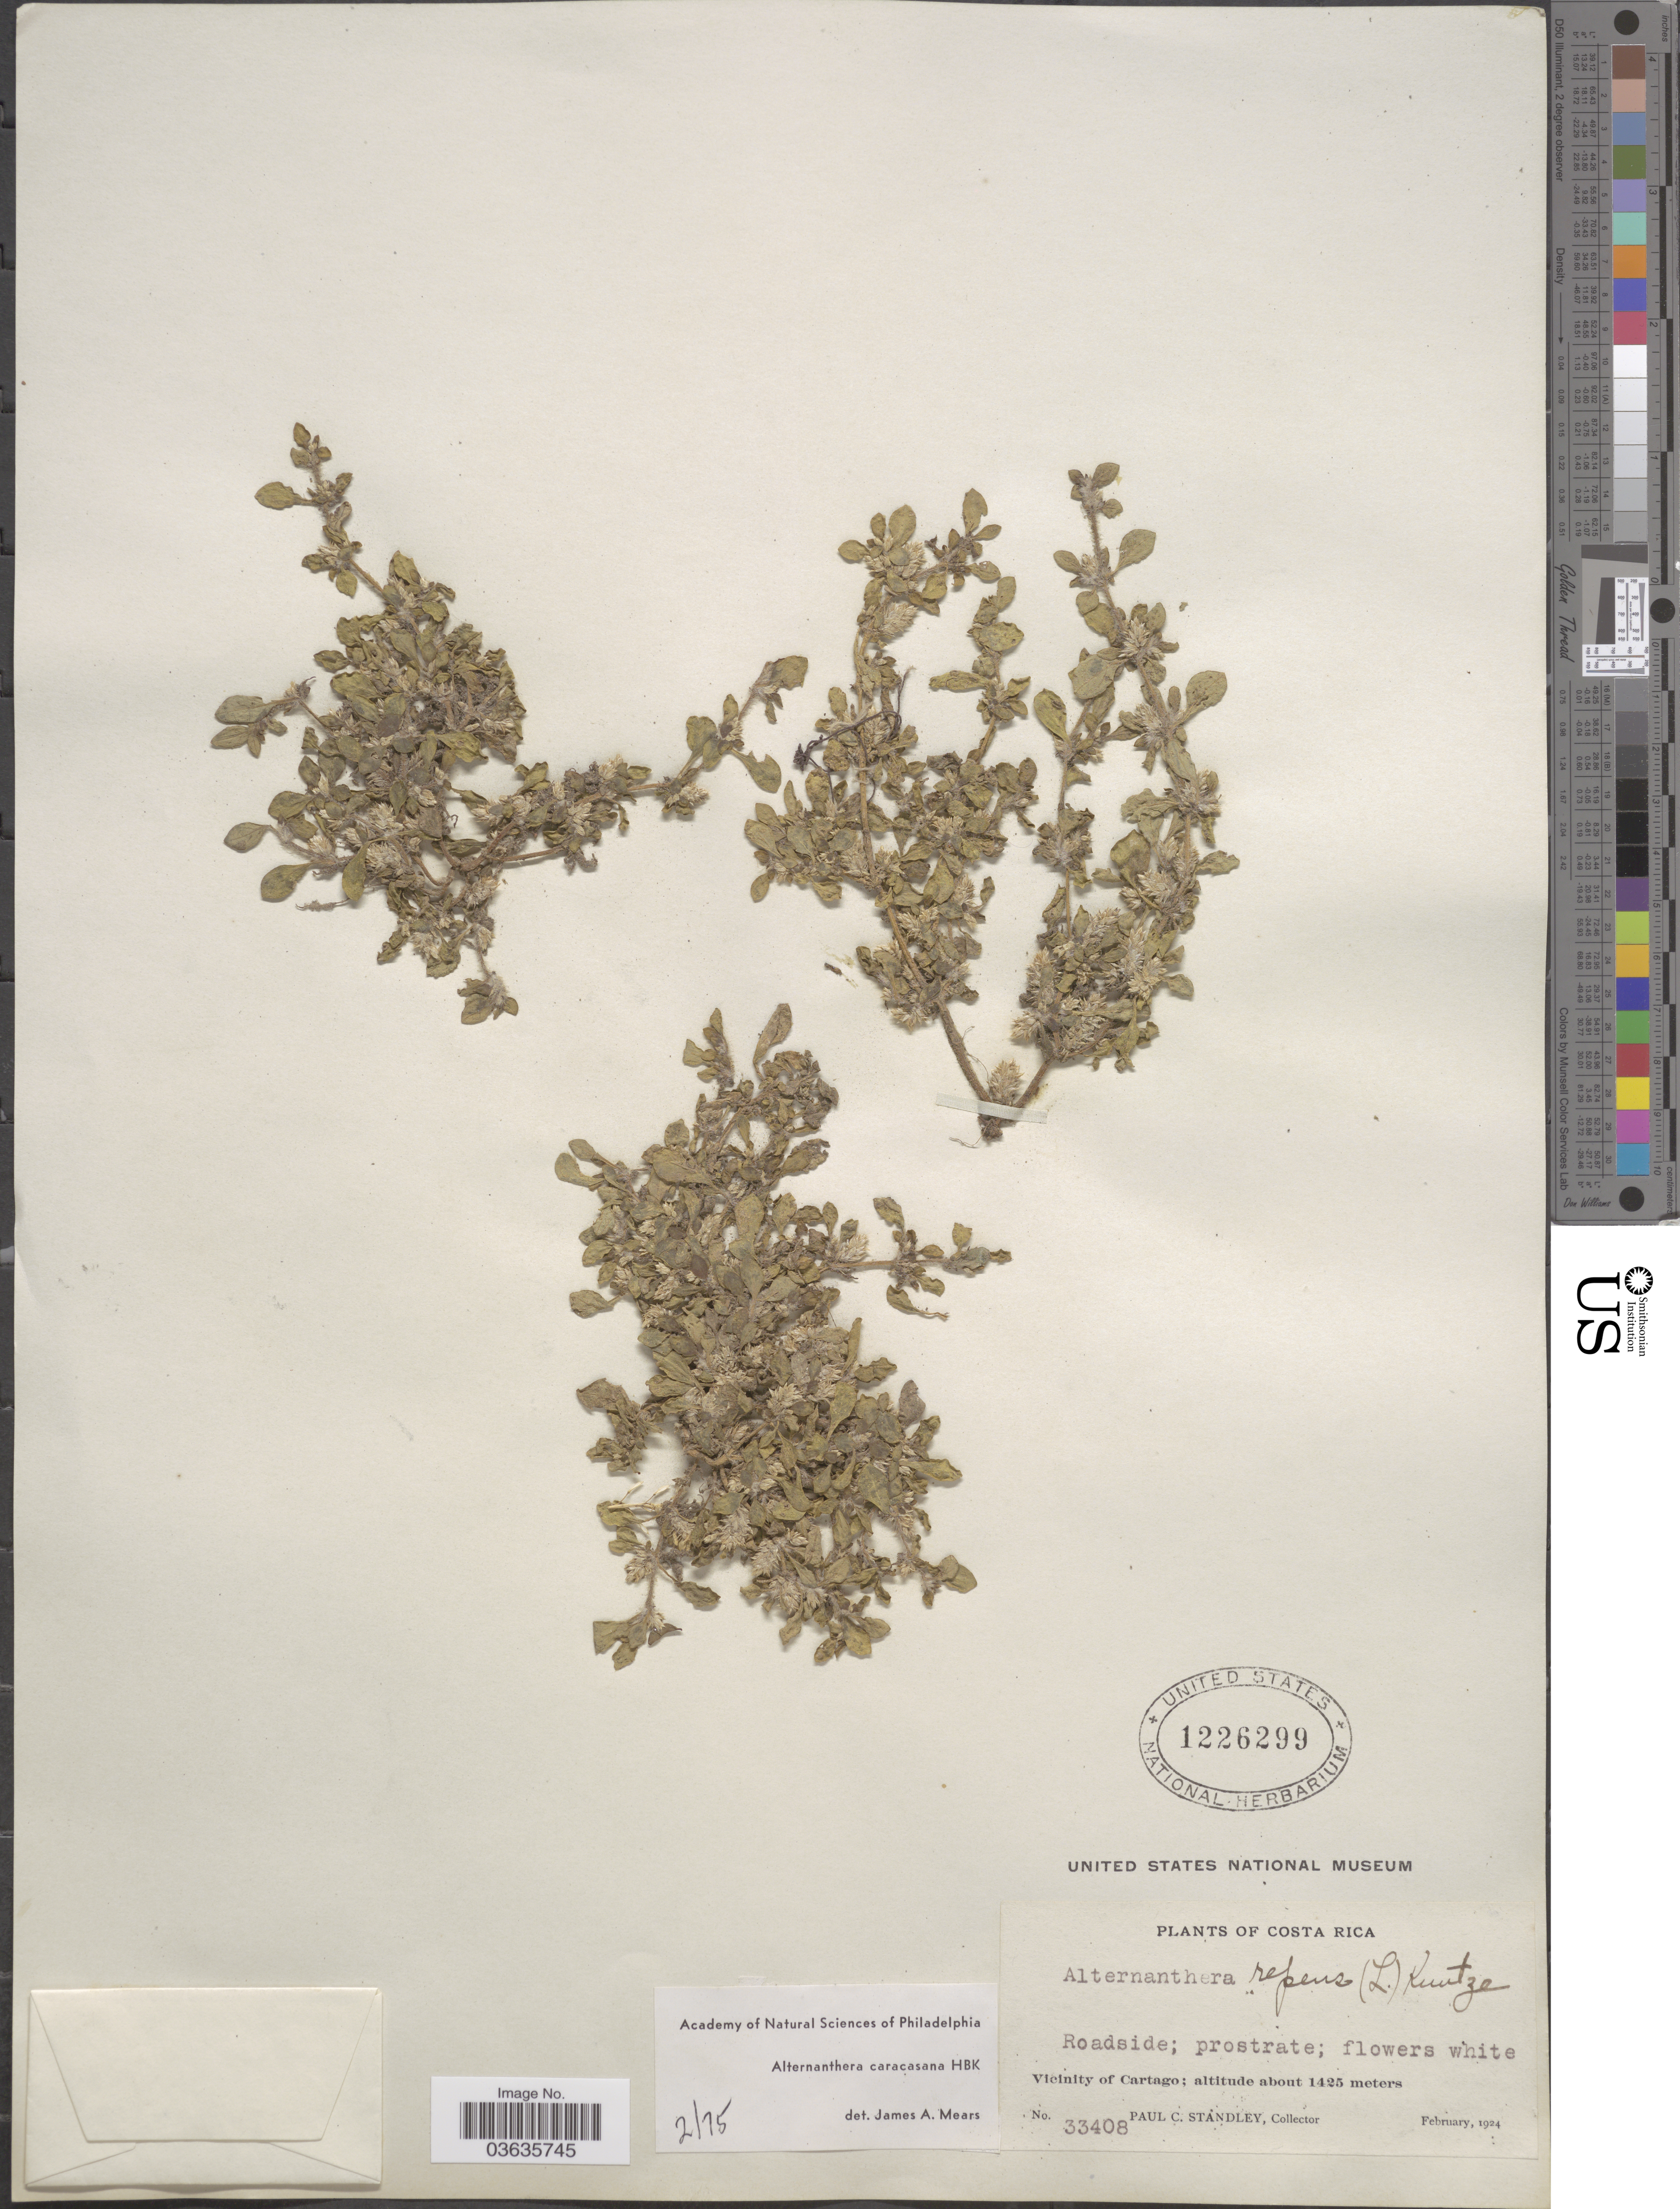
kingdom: Plantae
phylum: Tracheophyta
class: Magnoliopsida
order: Caryophyllales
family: Amaranthaceae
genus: Alternanthera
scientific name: Alternanthera caracasana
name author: Kunth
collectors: P. C. Standley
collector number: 33408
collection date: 1924-02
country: Costa Rica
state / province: Cartago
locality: Vicinity of Cartago.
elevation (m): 1425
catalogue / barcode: US 1226299